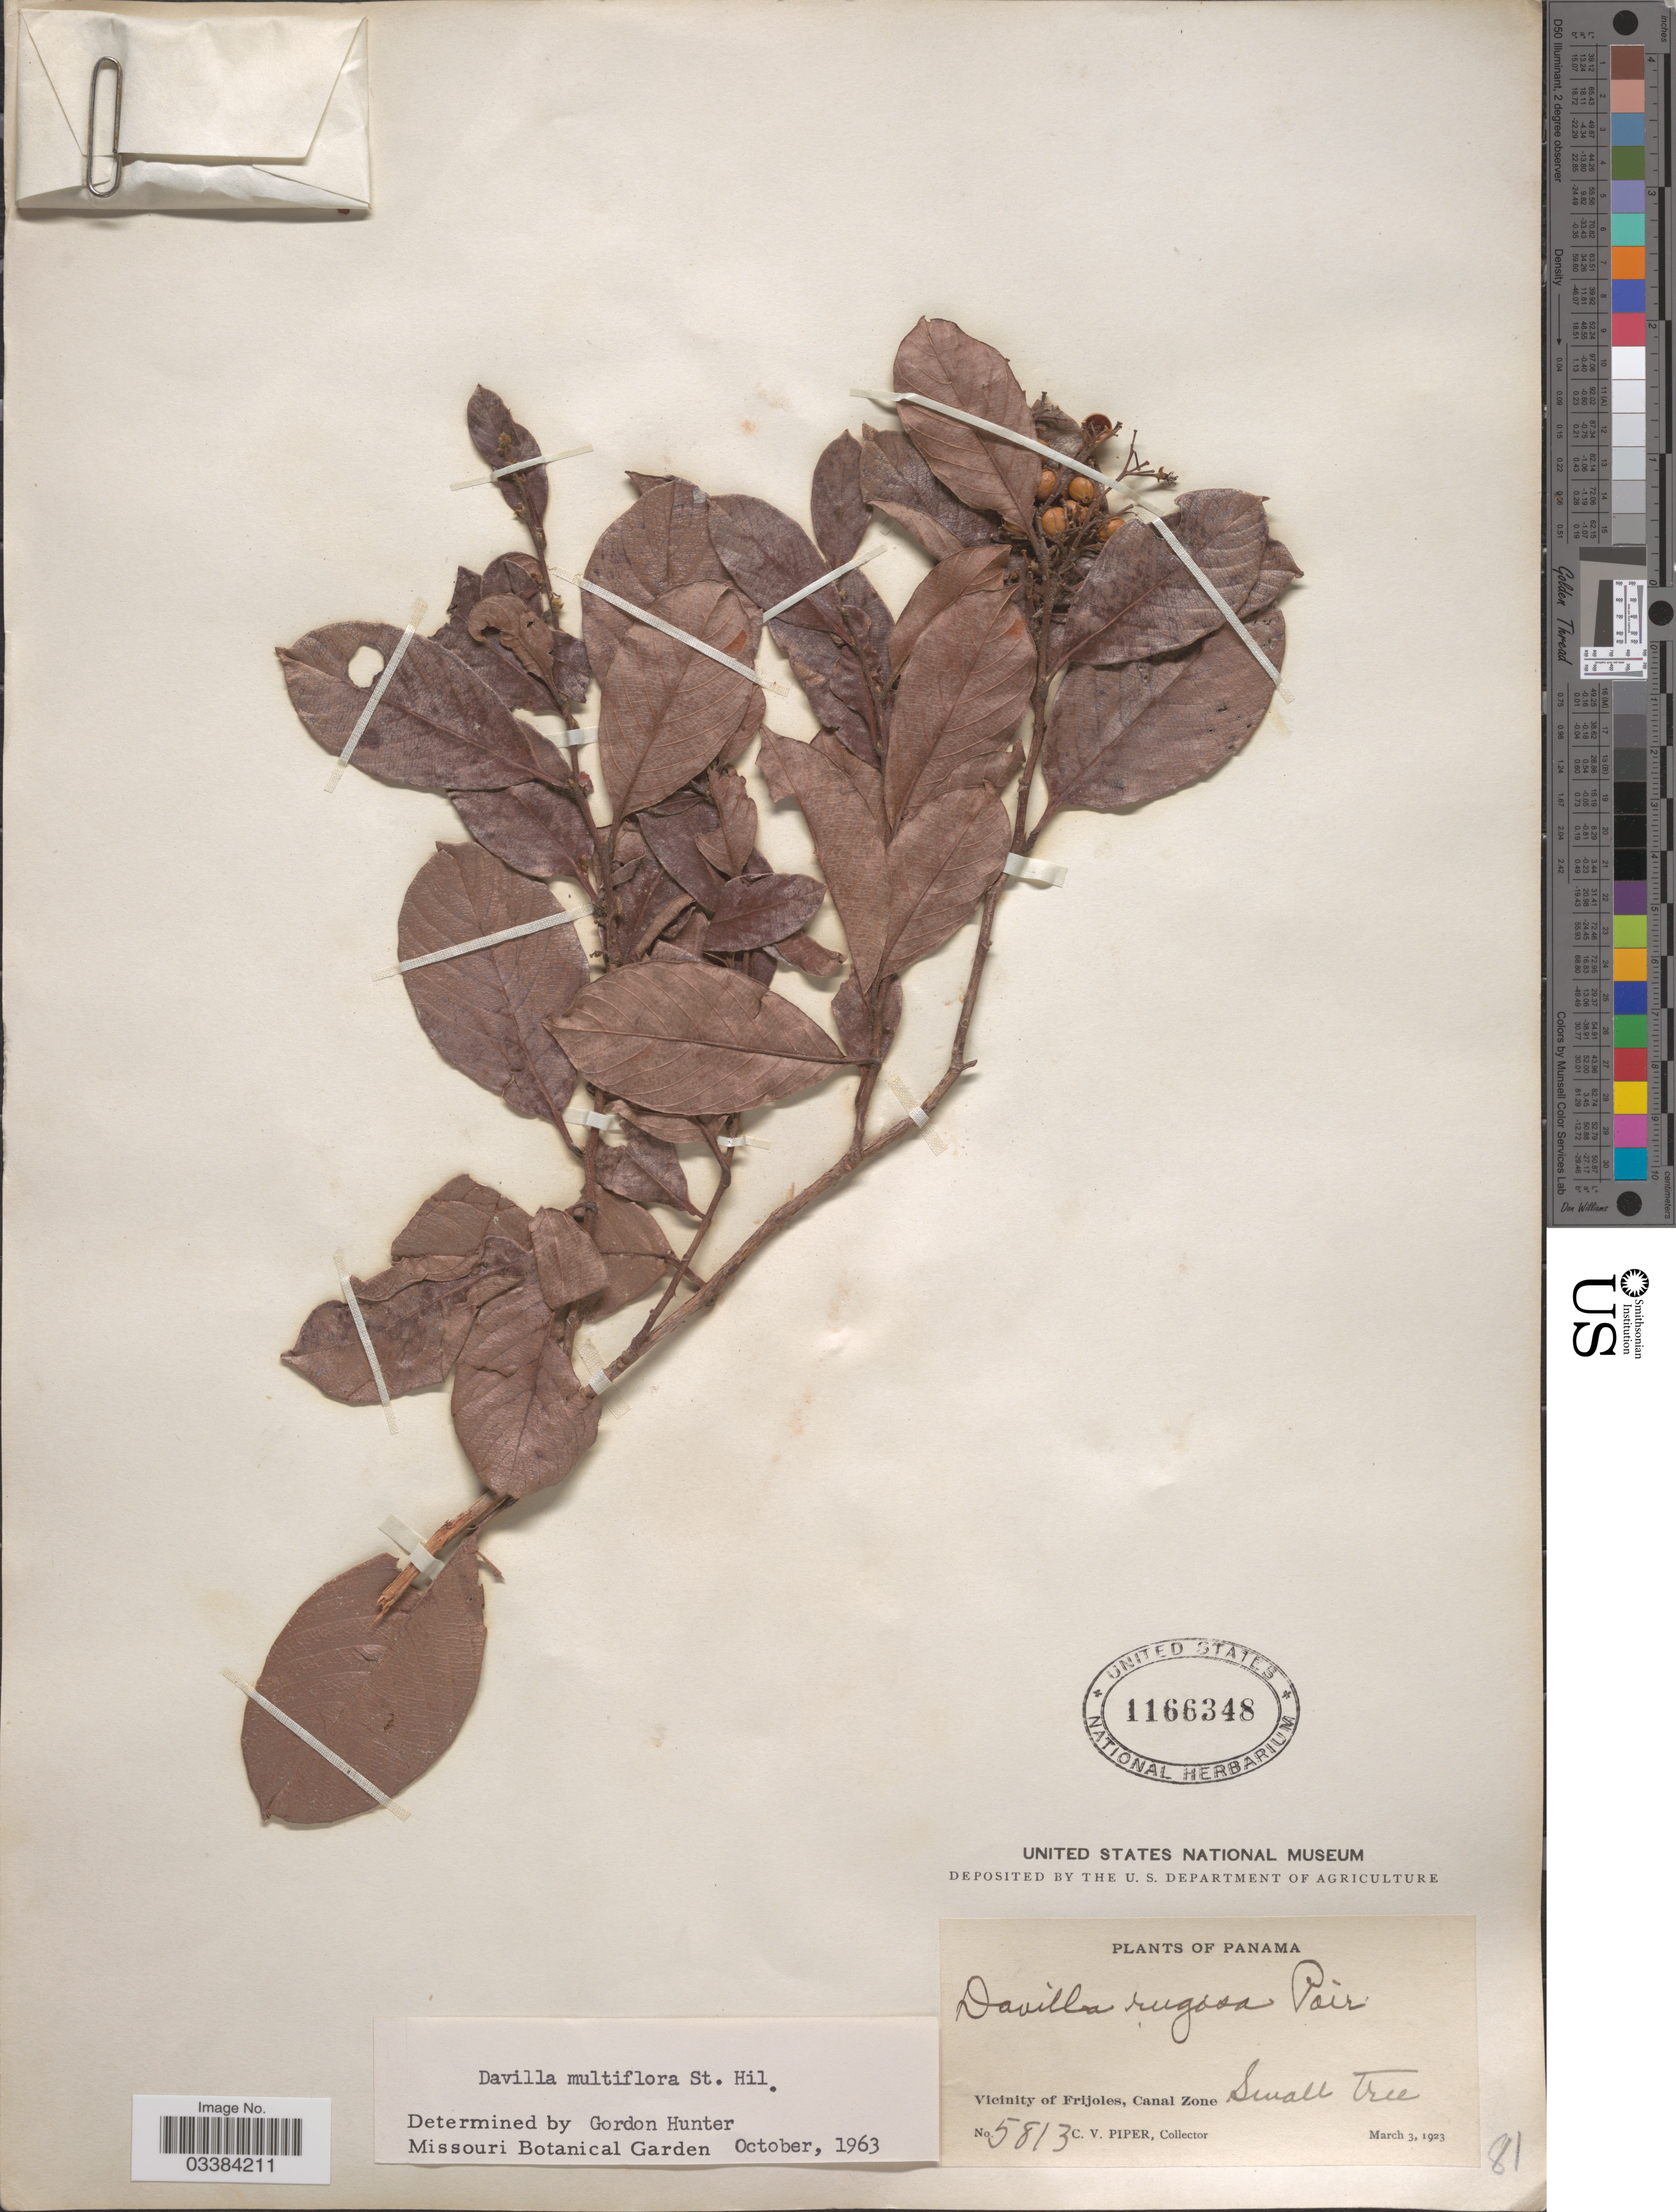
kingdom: Plantae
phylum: Tracheophyta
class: Magnoliopsida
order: Dilleniales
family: Dilleniaceae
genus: Davilla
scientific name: Davilla rugosa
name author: Poir.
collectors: C. V. Piper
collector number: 5813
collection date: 1923-03-03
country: Panama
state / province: Colón / Panamá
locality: Vicinity of Frijoles, Canal Zone.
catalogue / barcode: US 1166348